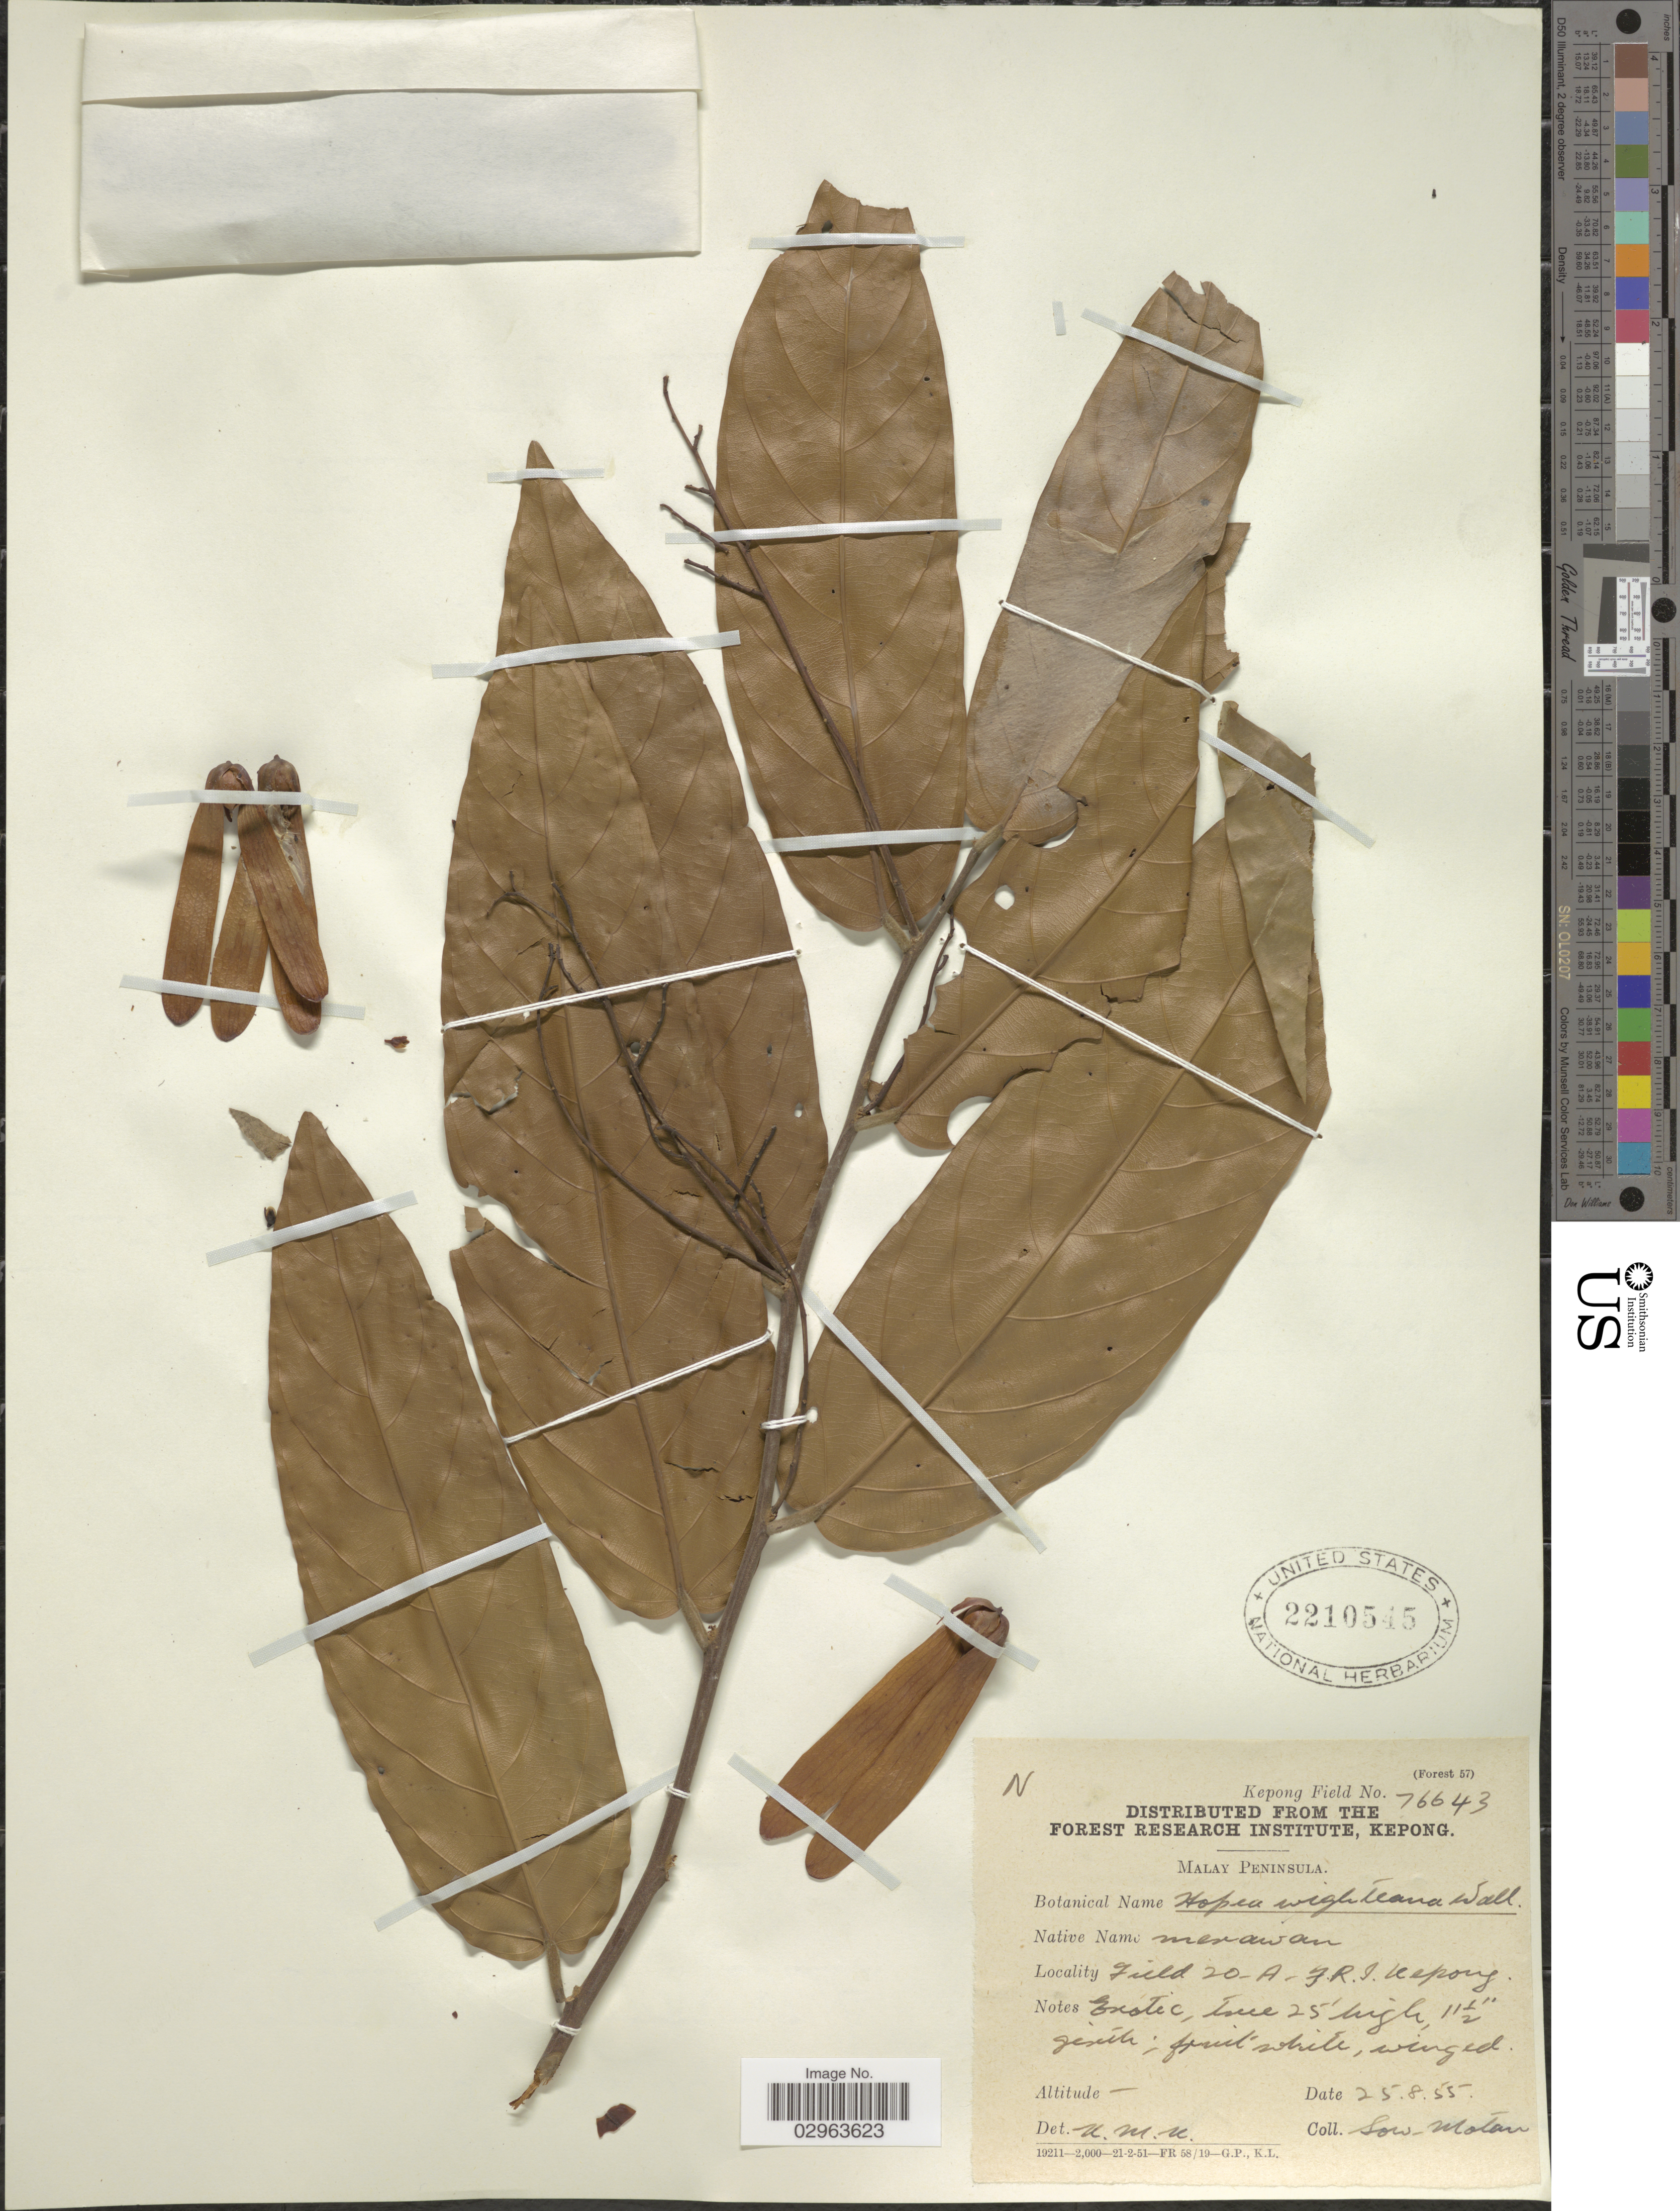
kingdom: Plantae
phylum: Tracheophyta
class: Magnoliopsida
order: Malvales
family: Dipterocarpaceae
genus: Hopea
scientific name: Hopea wightiana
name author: Miq. ex Dyer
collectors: -. Sow & -. Motan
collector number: Kepong Field 76643?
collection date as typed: Transcribed d/m/y: 25/8/55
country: Malaysia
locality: Malay Peninsula. Field 20-A-F.R.I. Kepong.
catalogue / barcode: US 2210545